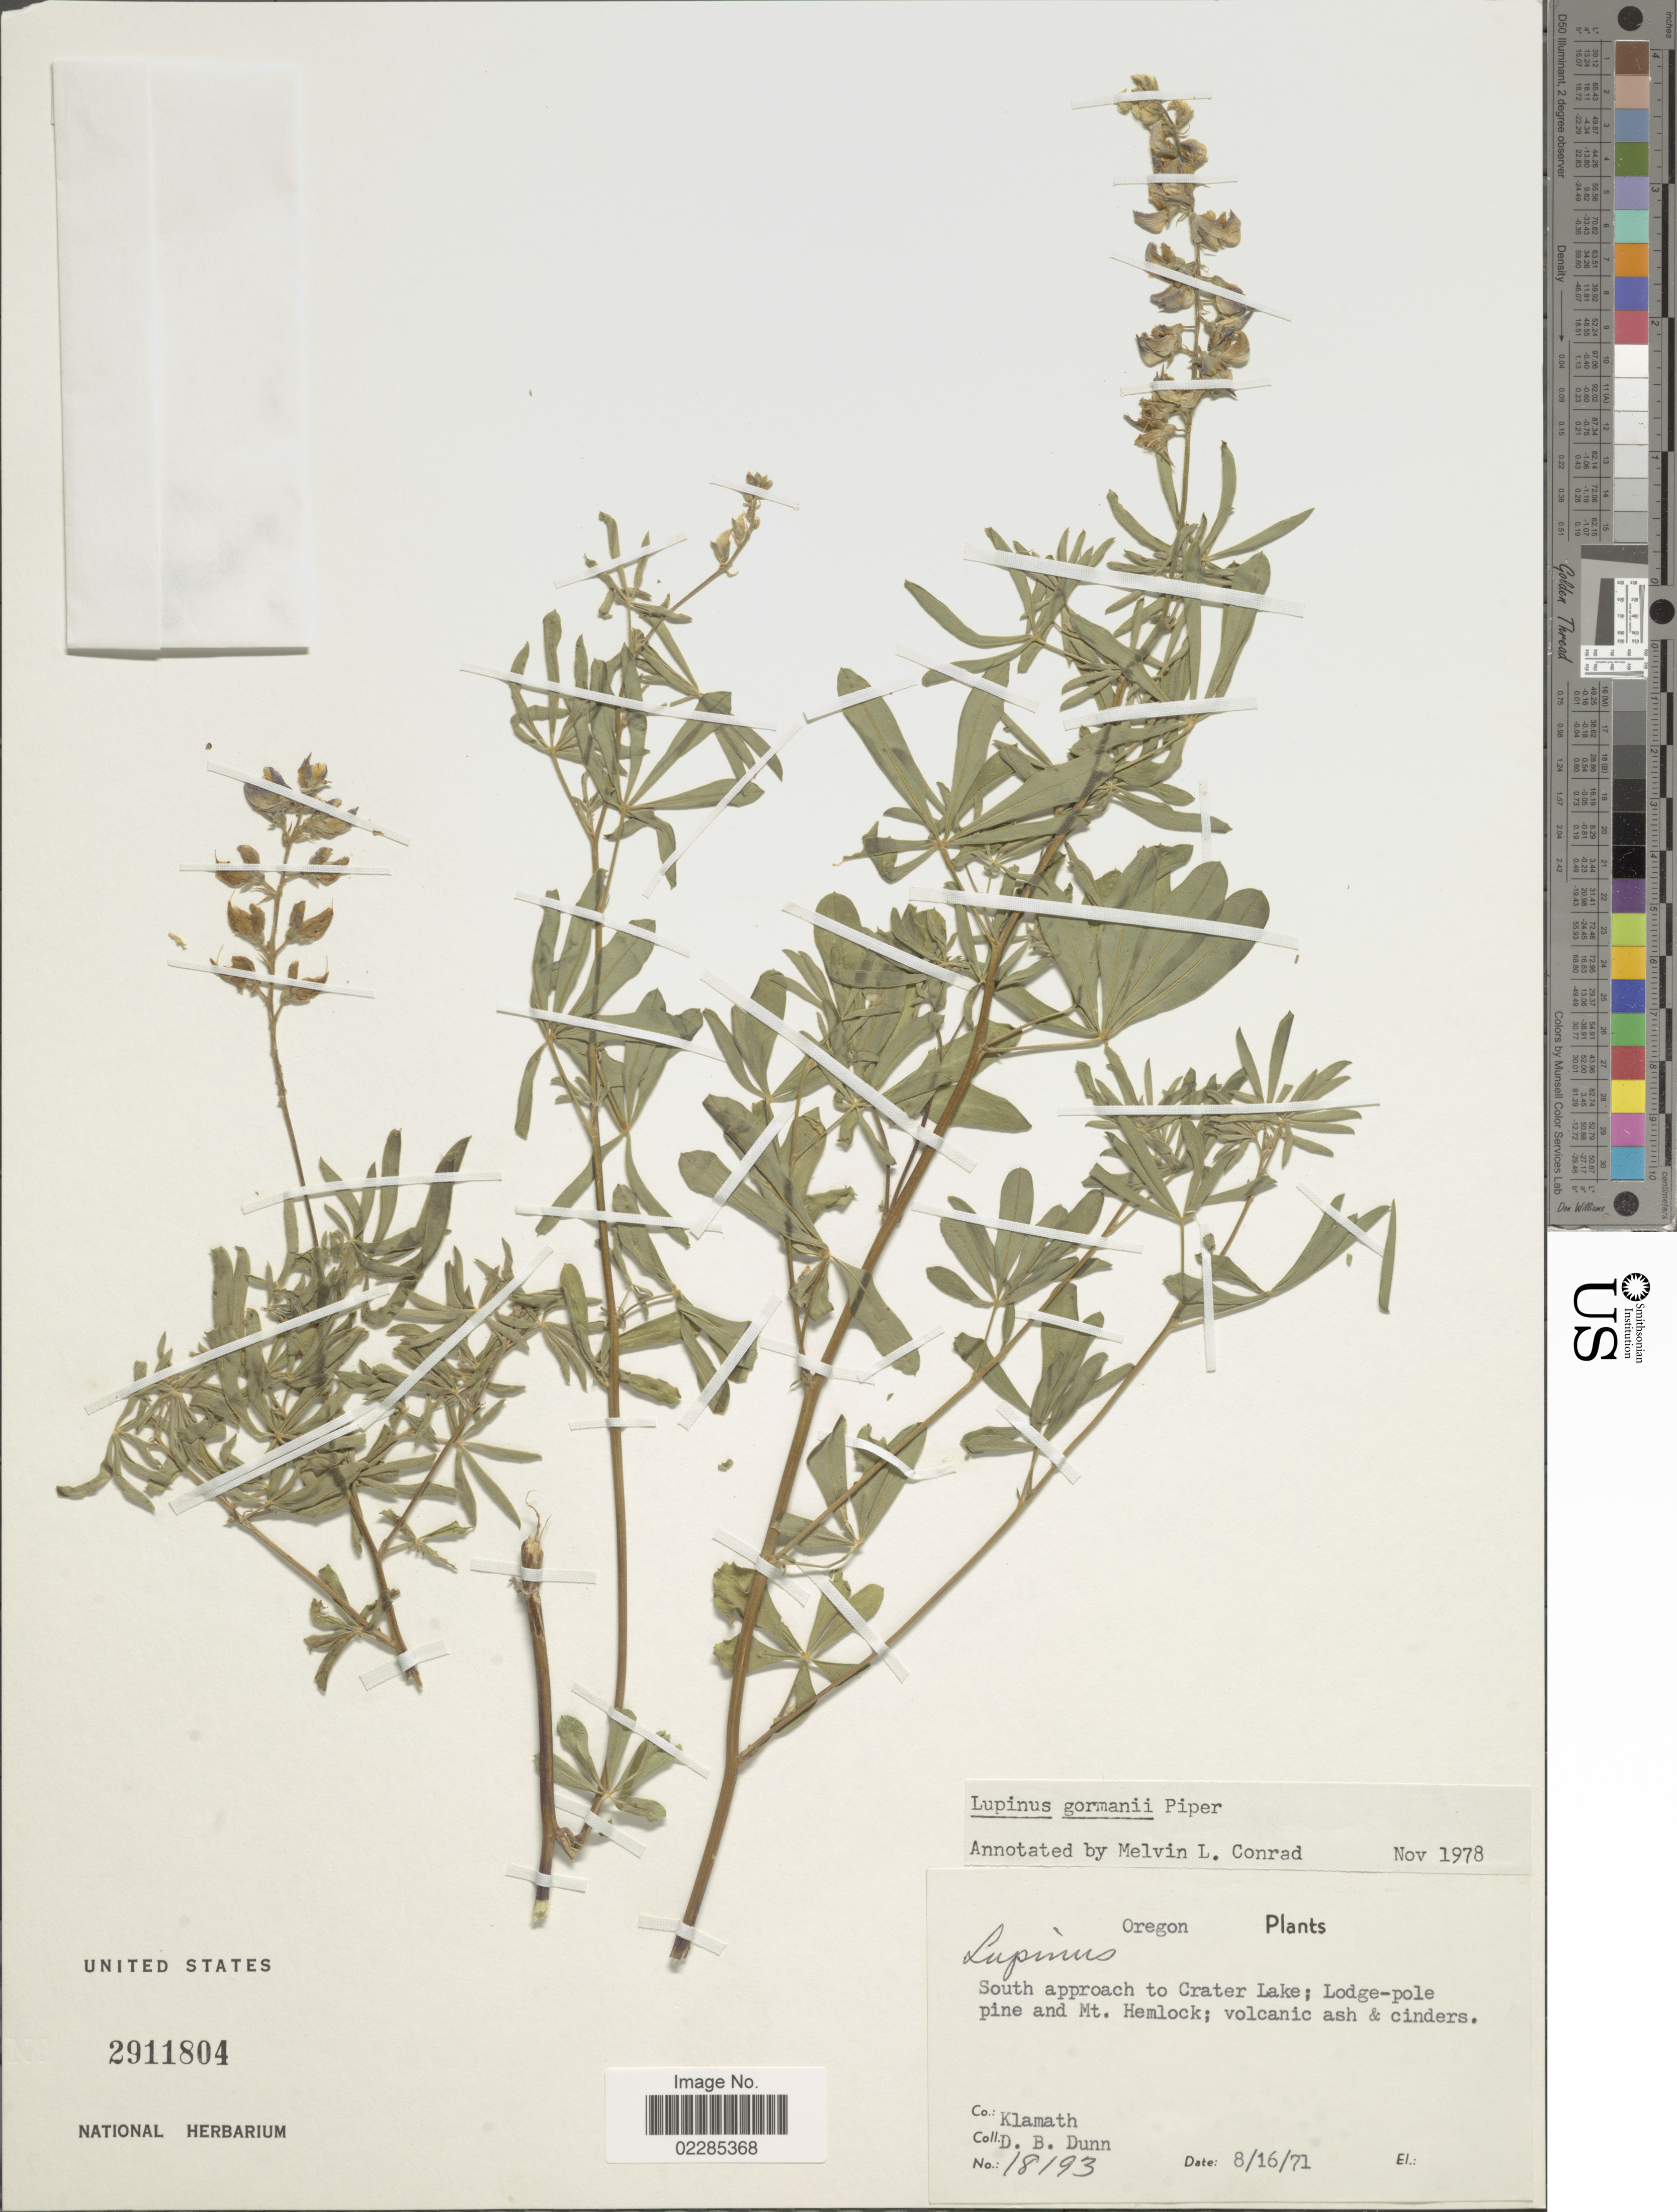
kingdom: Plantae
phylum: Tracheophyta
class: Magnoliopsida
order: Fabales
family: Fabaceae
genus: Lupinus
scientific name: Lupinus gormani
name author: Piper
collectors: D. B. Dunn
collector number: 18193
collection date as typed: Transcribed d/m/y: 16/8/71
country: United States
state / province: Oregon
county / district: Klamath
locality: South approach to Crater Lake; Lodge-pole pine and Mt Hemlock, Co: Klamath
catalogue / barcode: US 2911804